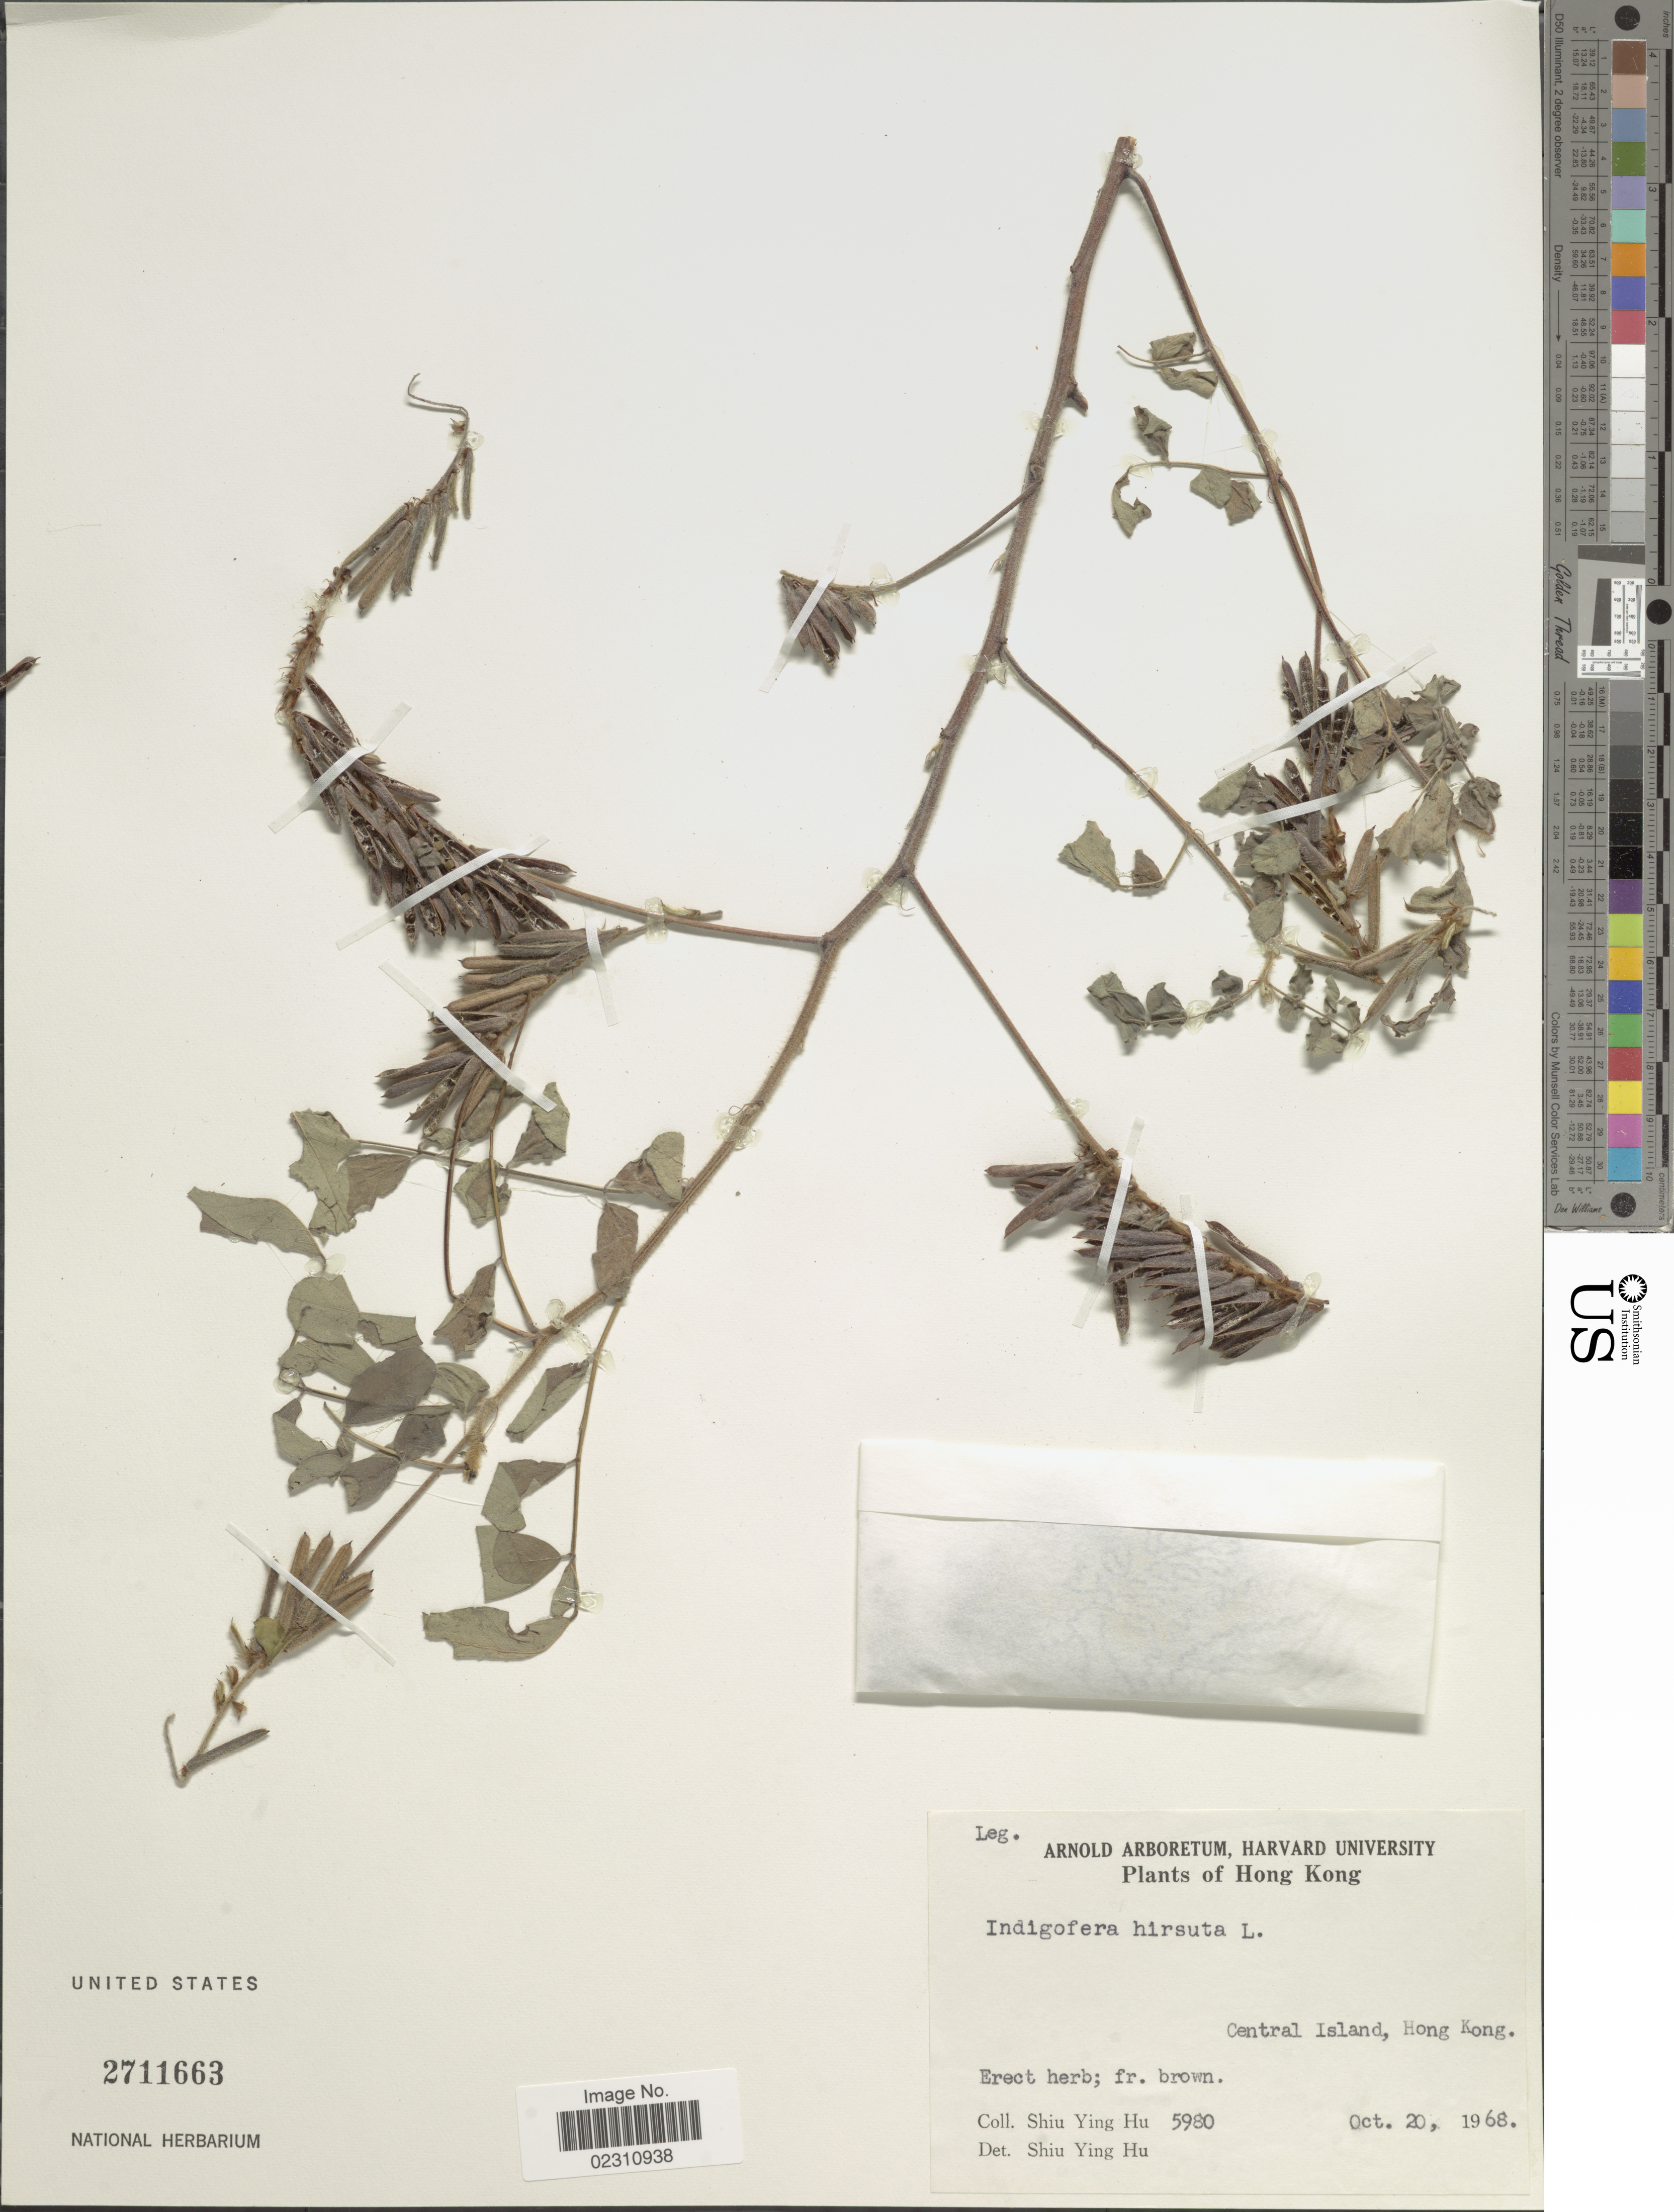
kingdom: Plantae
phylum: Tracheophyta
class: Magnoliopsida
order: Fabales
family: Fabaceae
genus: Indigofera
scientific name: Indigofera hirsuta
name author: L.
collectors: S. Y. Hu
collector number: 5980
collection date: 1968-10-20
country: China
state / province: Hong Kong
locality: Hong Kong, central Island.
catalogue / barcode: US 2711663